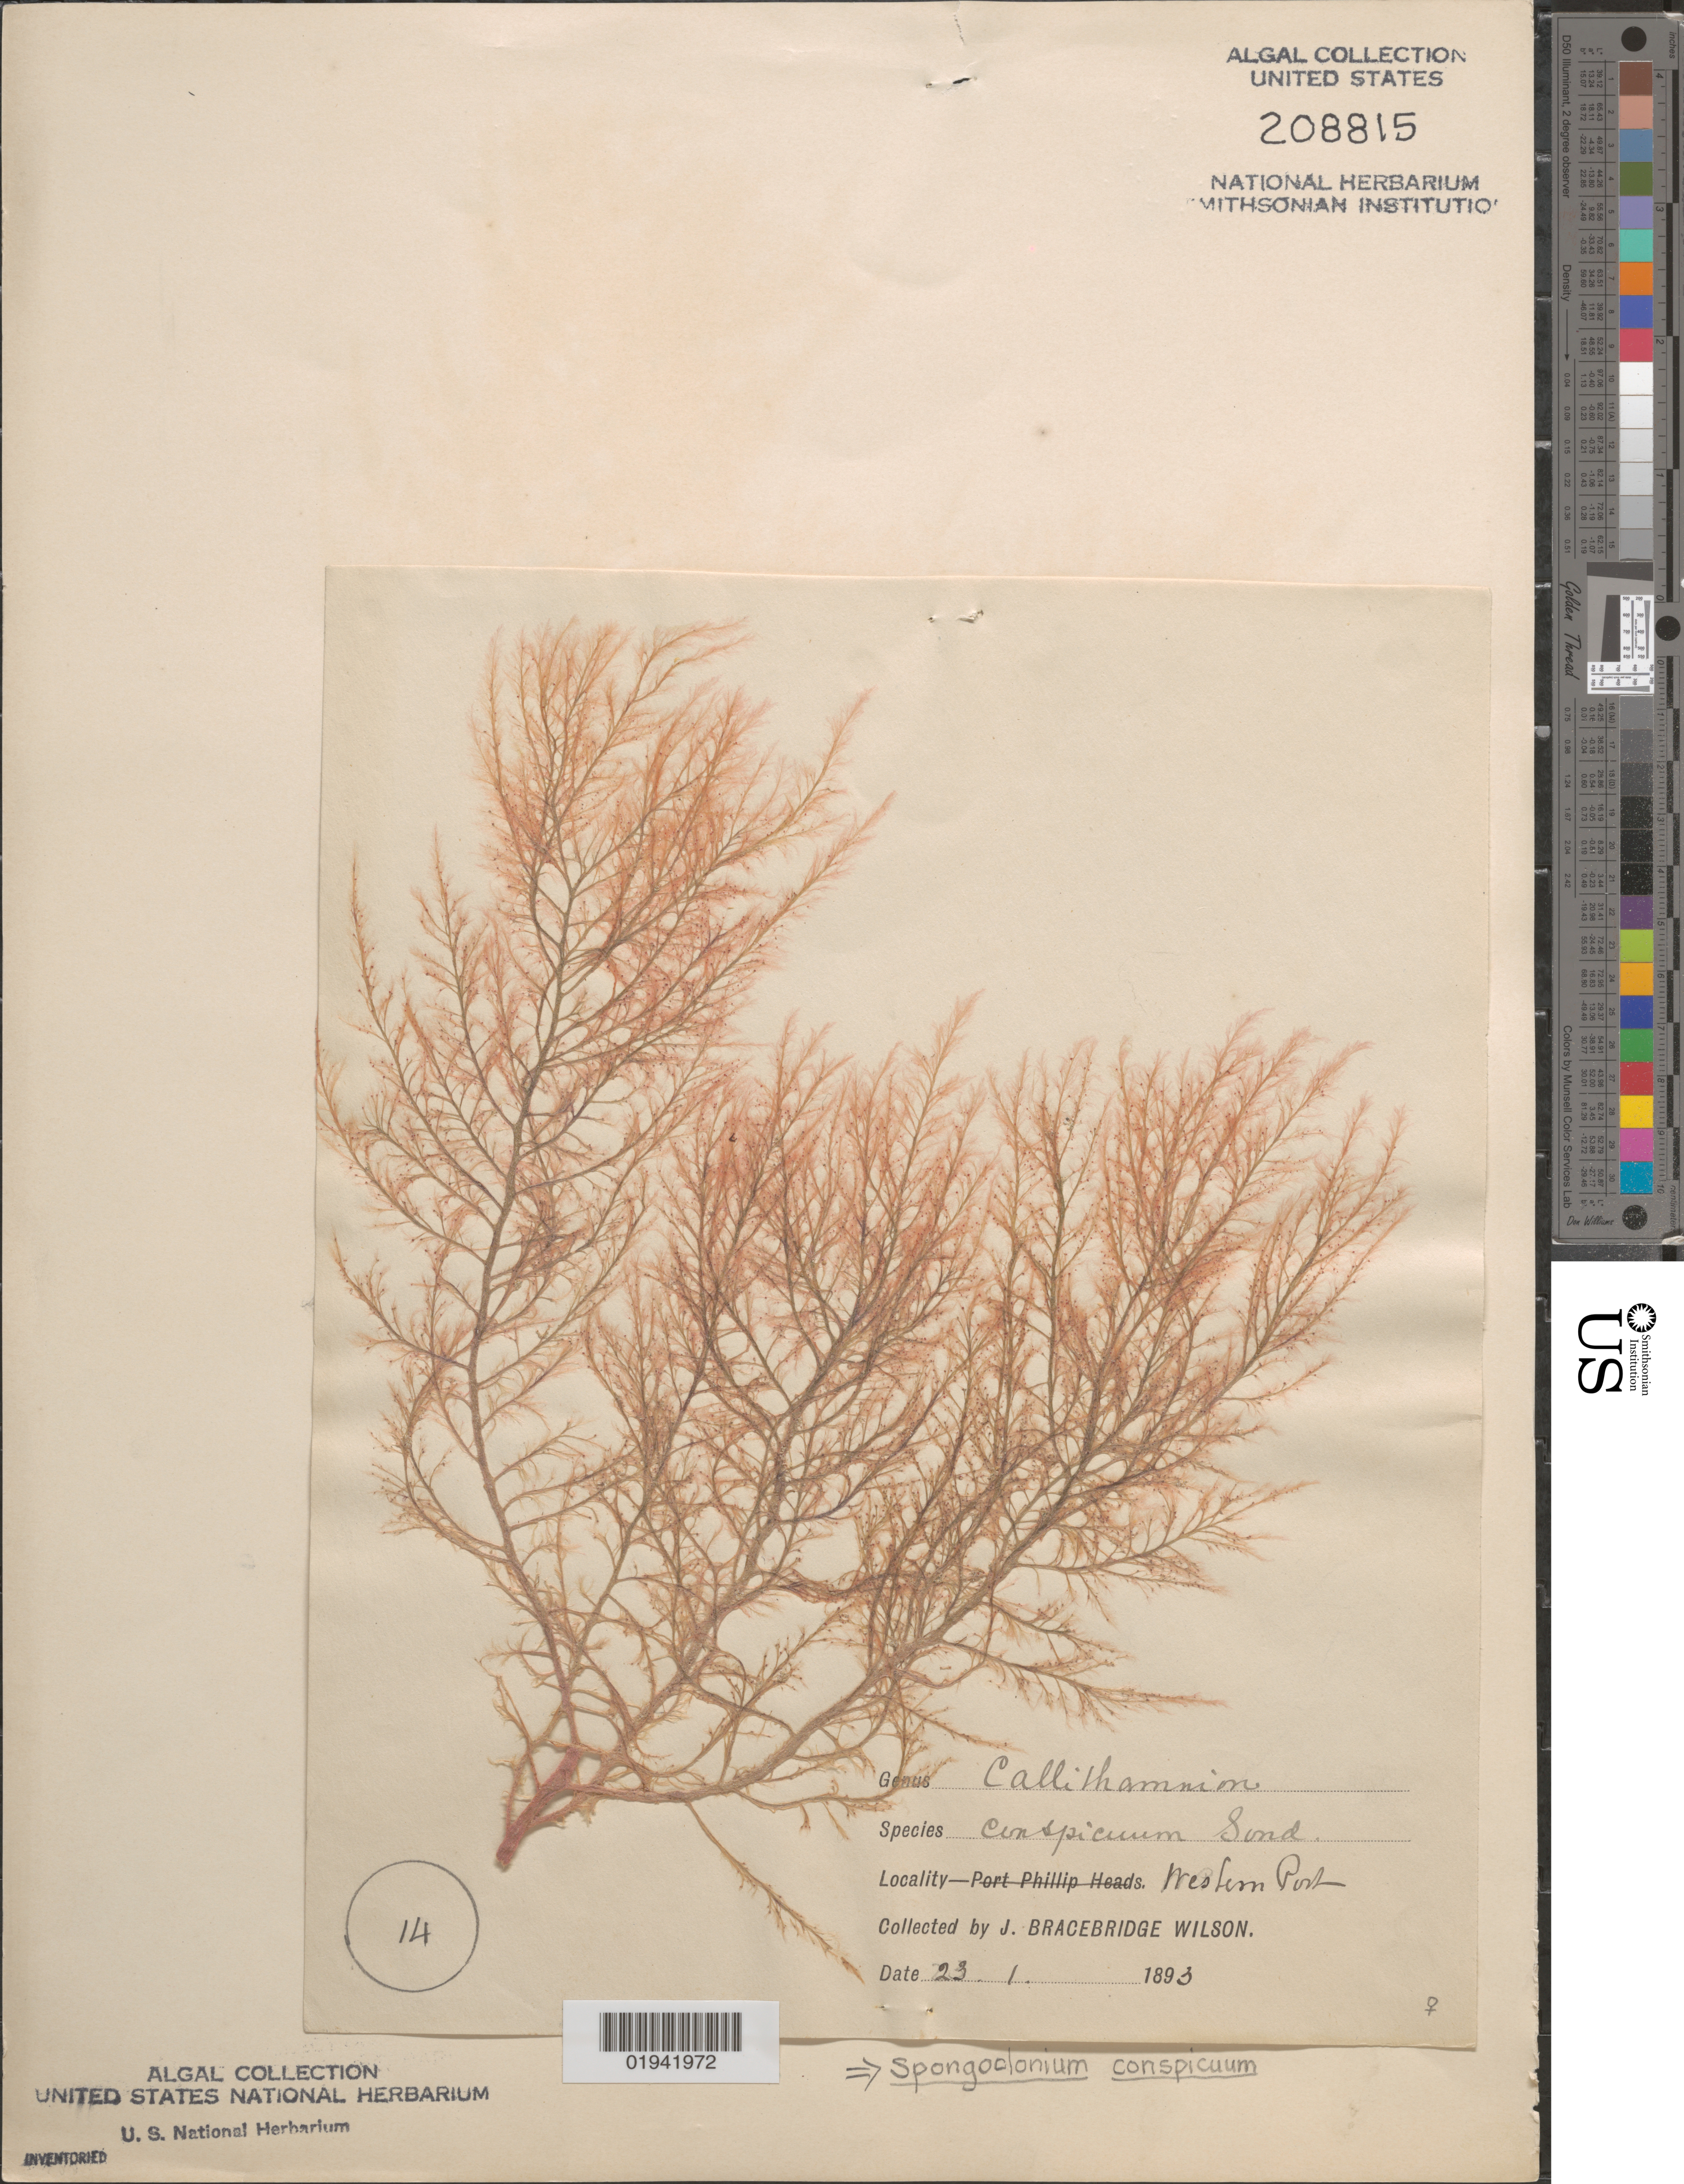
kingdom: Plantae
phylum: Rhodophyta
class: Florideophyceae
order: Ceramiales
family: Wrangeliaceae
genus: Spongoclonium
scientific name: Spongoclonium conspicuum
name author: O.G. Sond.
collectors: J. B. Wilson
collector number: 14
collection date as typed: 23 Jan 1893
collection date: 1893-01-23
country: Australia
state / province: Victoria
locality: Western Port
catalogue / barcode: US 208815